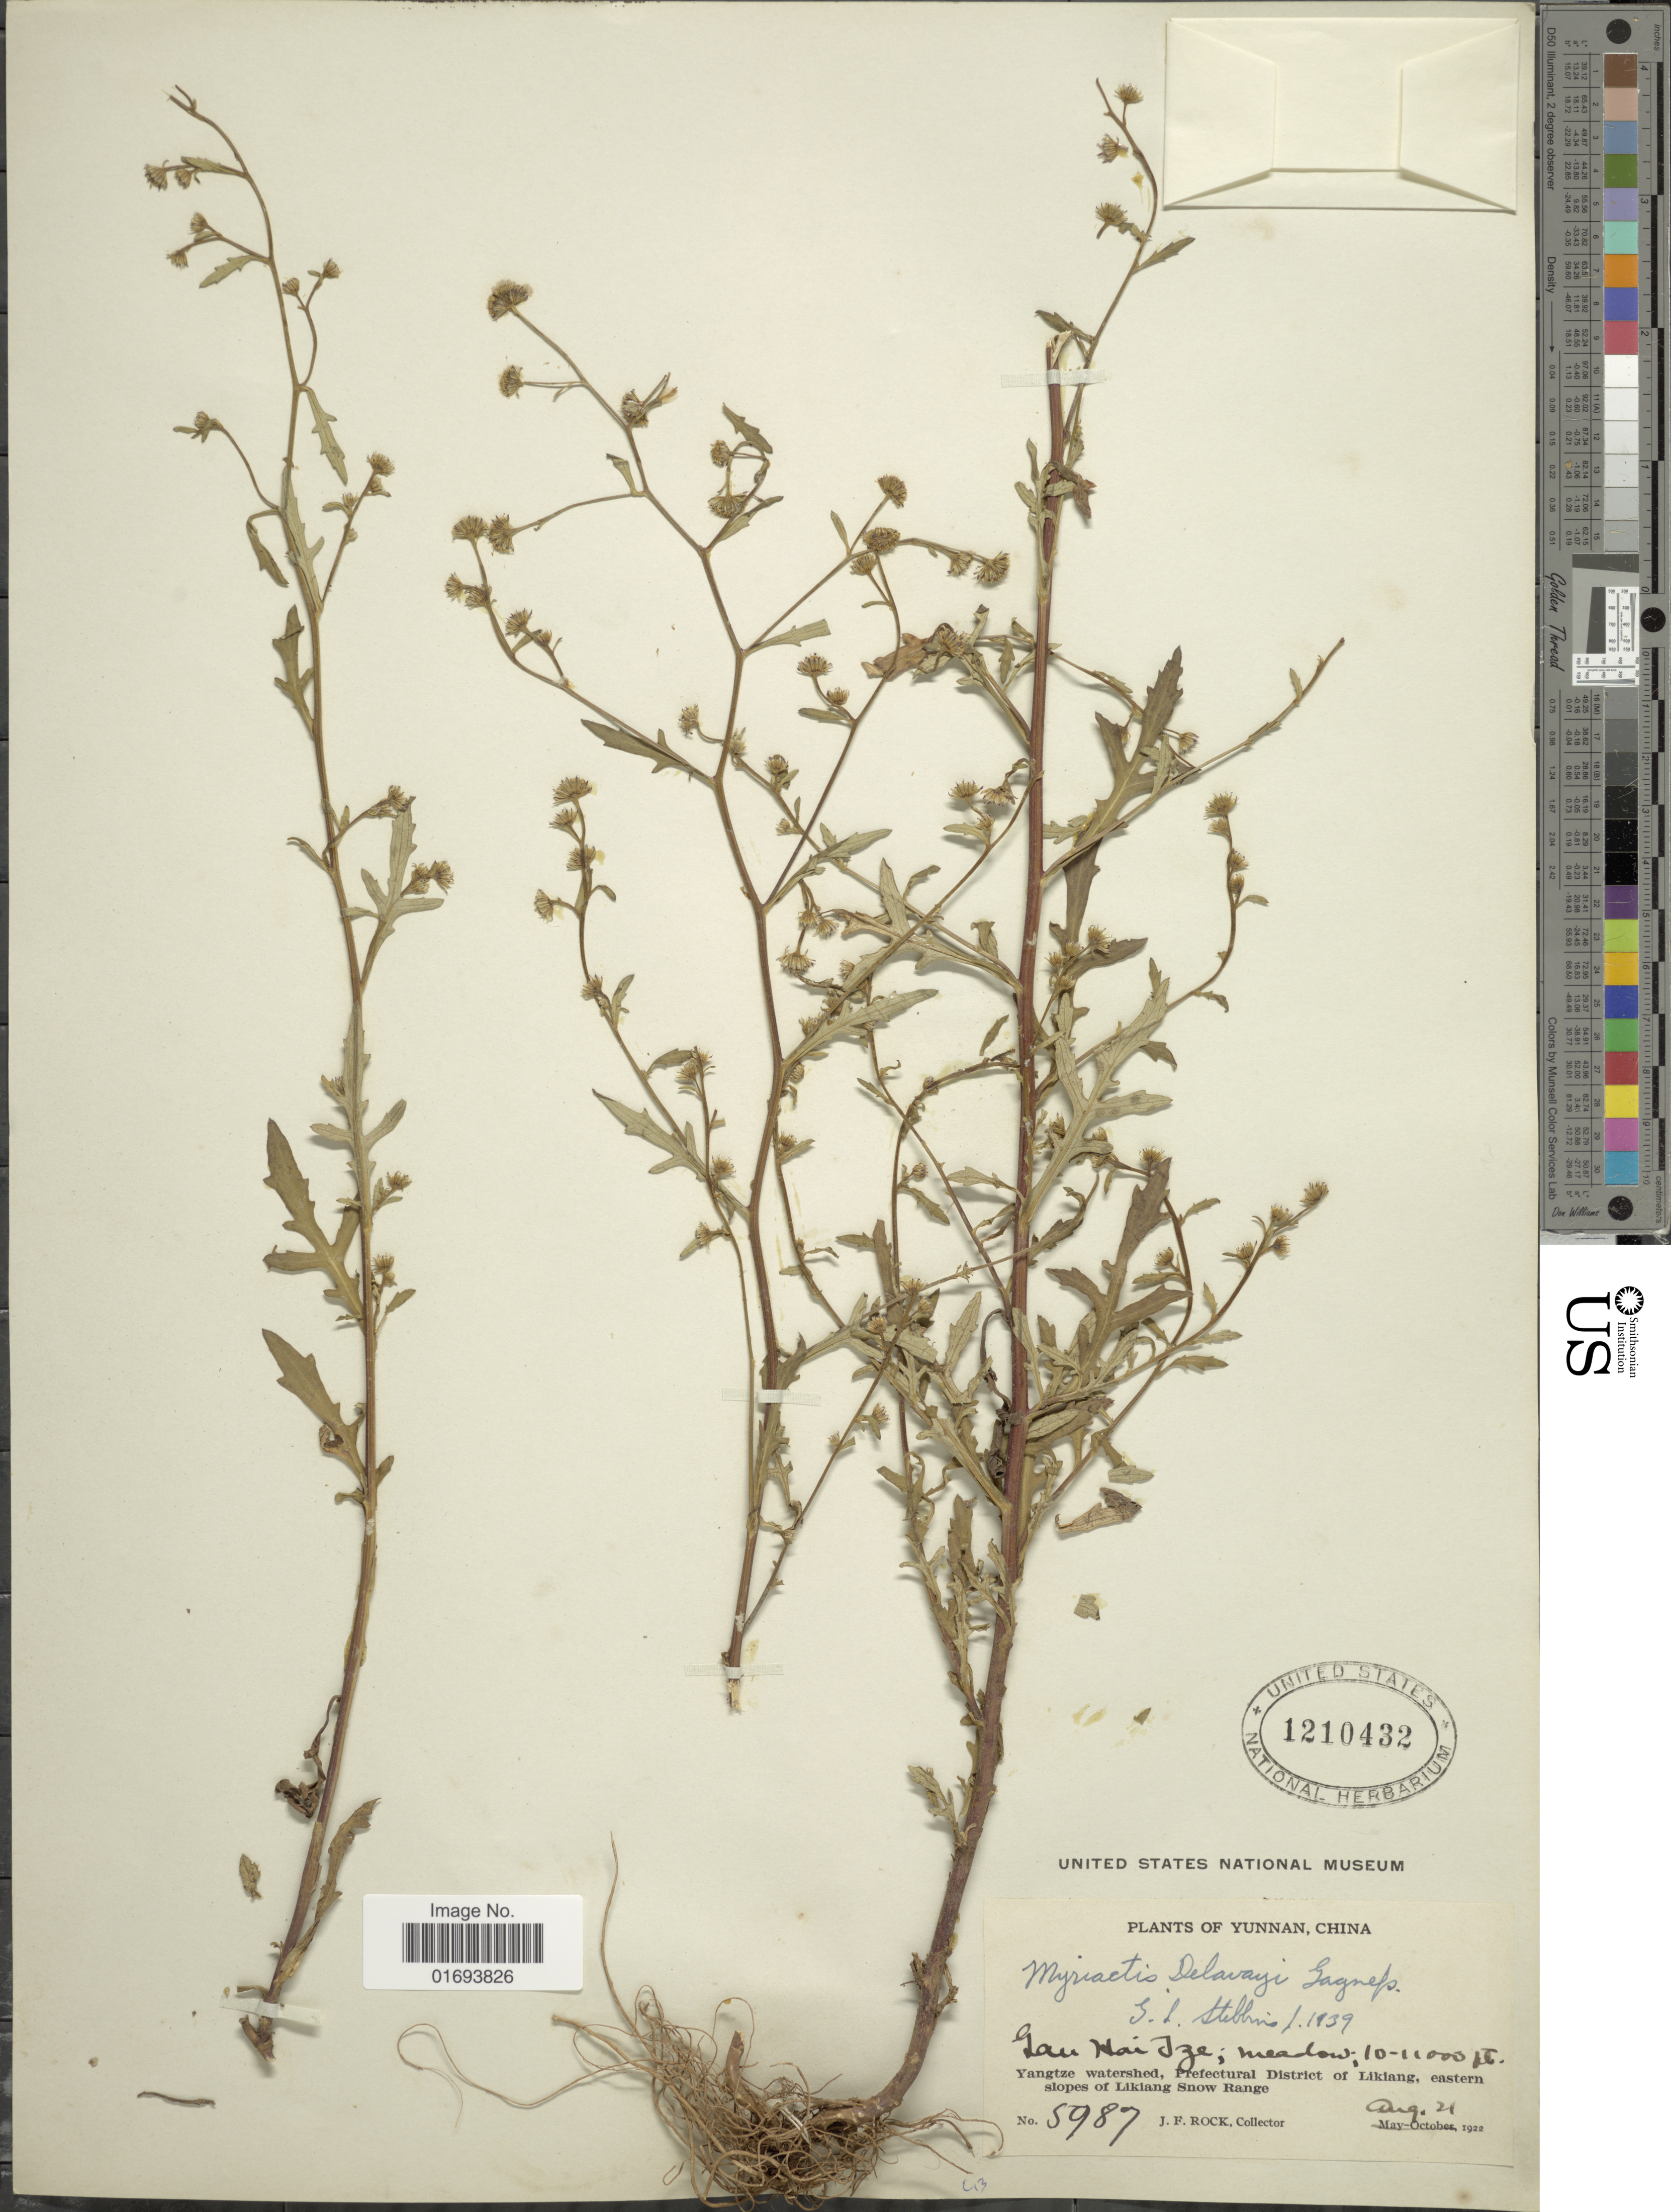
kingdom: Plantae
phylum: Tracheophyta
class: Magnoliopsida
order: Asterales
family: Asteraceae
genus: Myriactis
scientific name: Myriactis delevayi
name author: Gagnep.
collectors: J. Rock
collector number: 5987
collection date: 1922-08-21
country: China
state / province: Yunnan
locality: Yunnan, China. Gau Hai Tze. Yangtze watershed, Prefectural District of Likiang, eastern slopes of Likiang Snow Range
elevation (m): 3048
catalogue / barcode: US 1210432